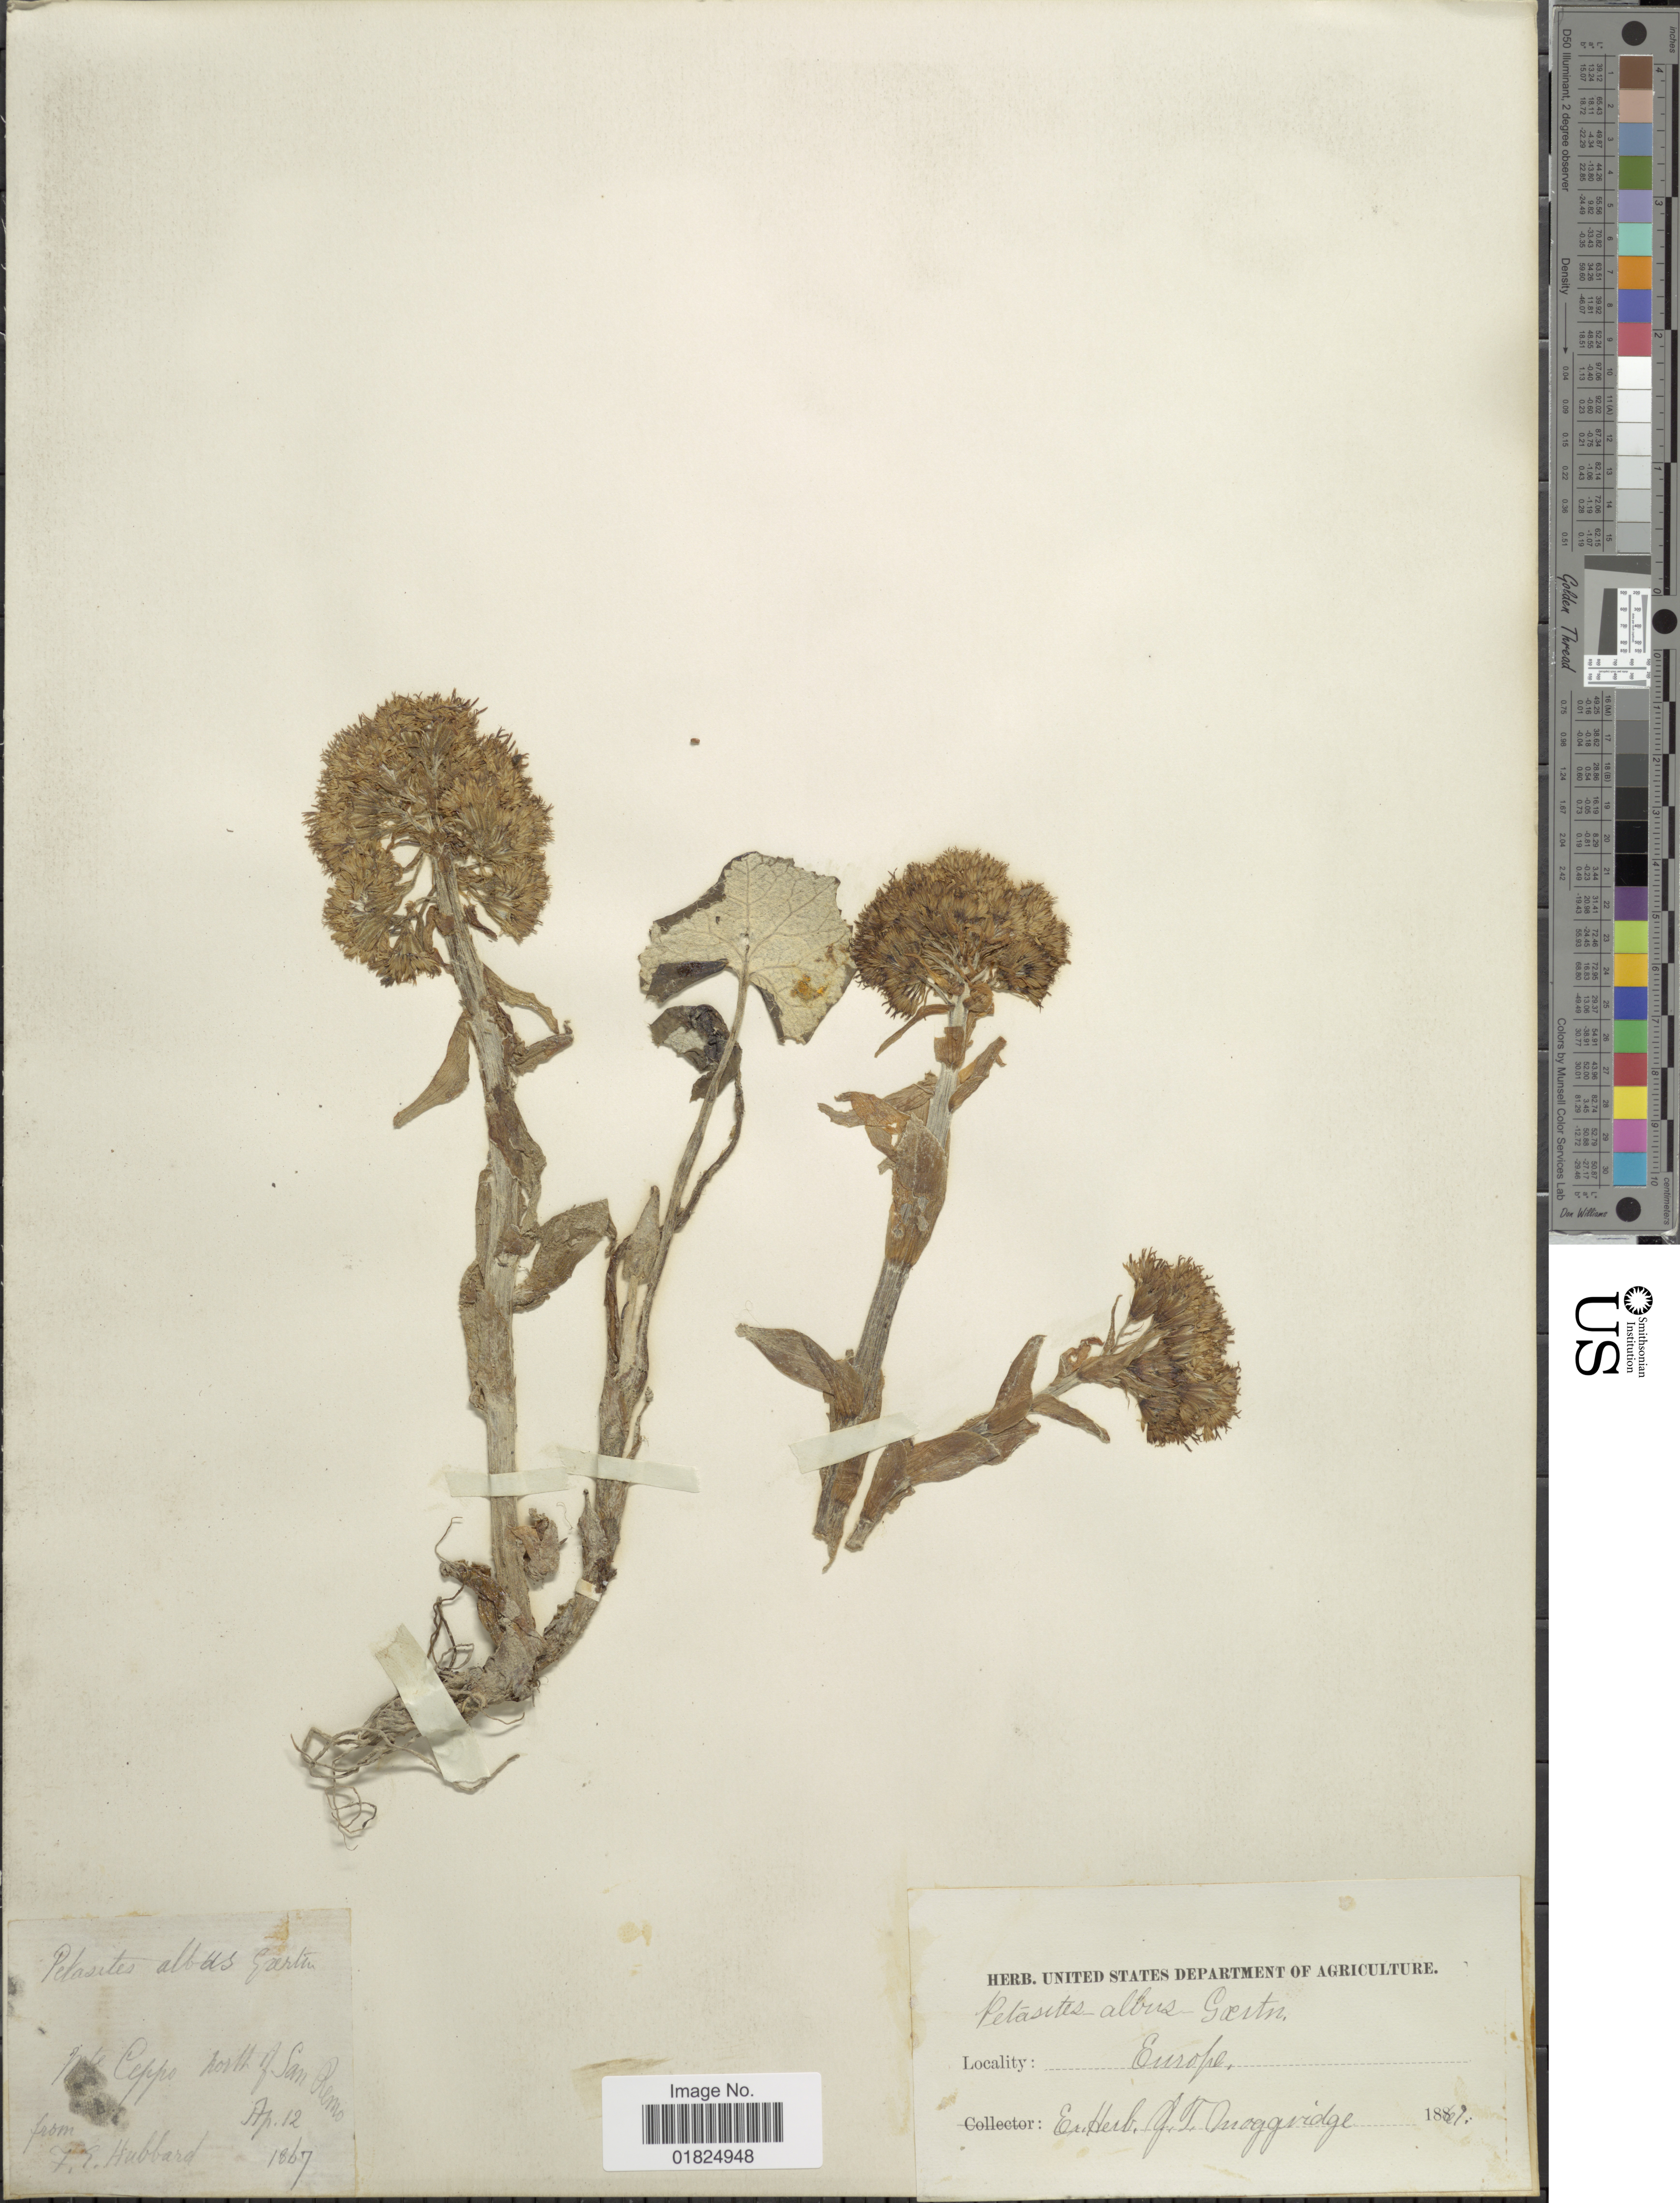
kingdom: Plantae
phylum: Tracheophyta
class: Magnoliopsida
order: Asterales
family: Asteraceae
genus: Petasites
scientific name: Petasites albus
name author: (L.) Gaertn.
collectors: F. E. Hubbard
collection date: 1867-04-12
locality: Mt. [interpreted] Ceppo. North San Remo. Europe